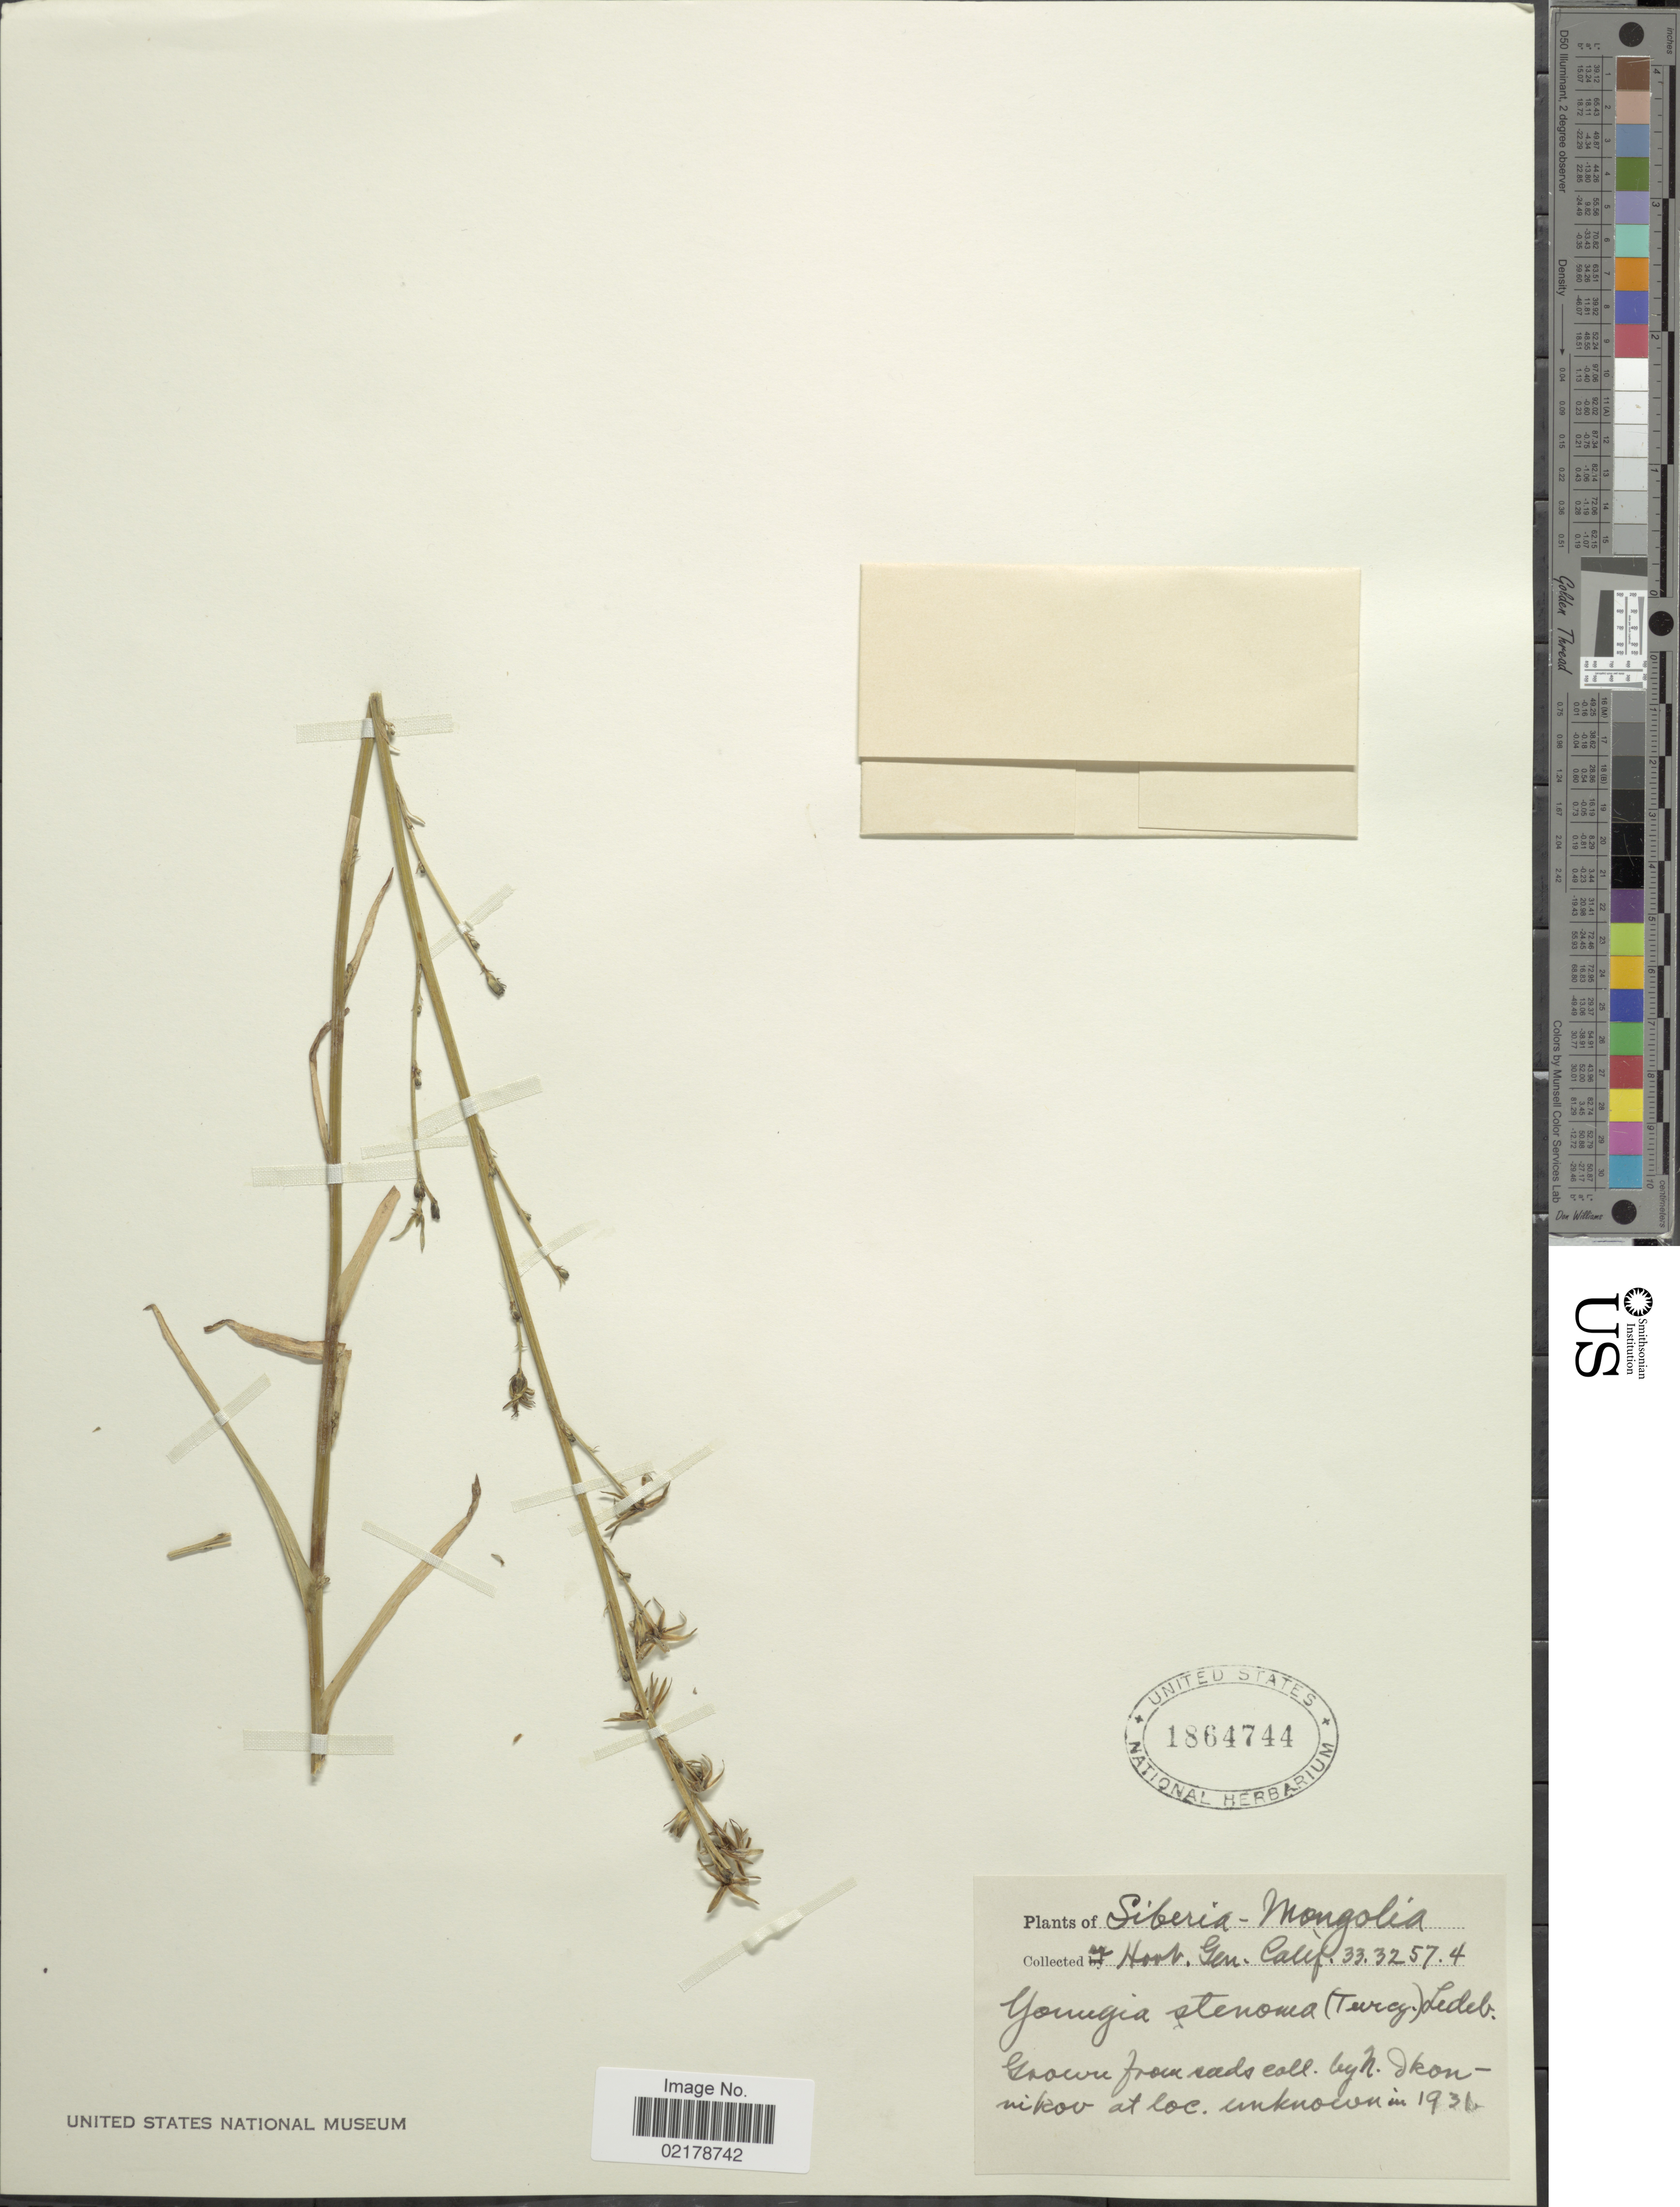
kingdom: Plantae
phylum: Tracheophyta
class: Magnoliopsida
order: Asterales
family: Asteraceae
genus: Sonchella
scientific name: Sonchella stenoma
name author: (Turcz. ex DC.) Sennikov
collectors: Ex Hort. Gen. Calif.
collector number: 3332574 ?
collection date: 1931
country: Mongolia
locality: Siberia - Mongolia.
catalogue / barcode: US 1864744